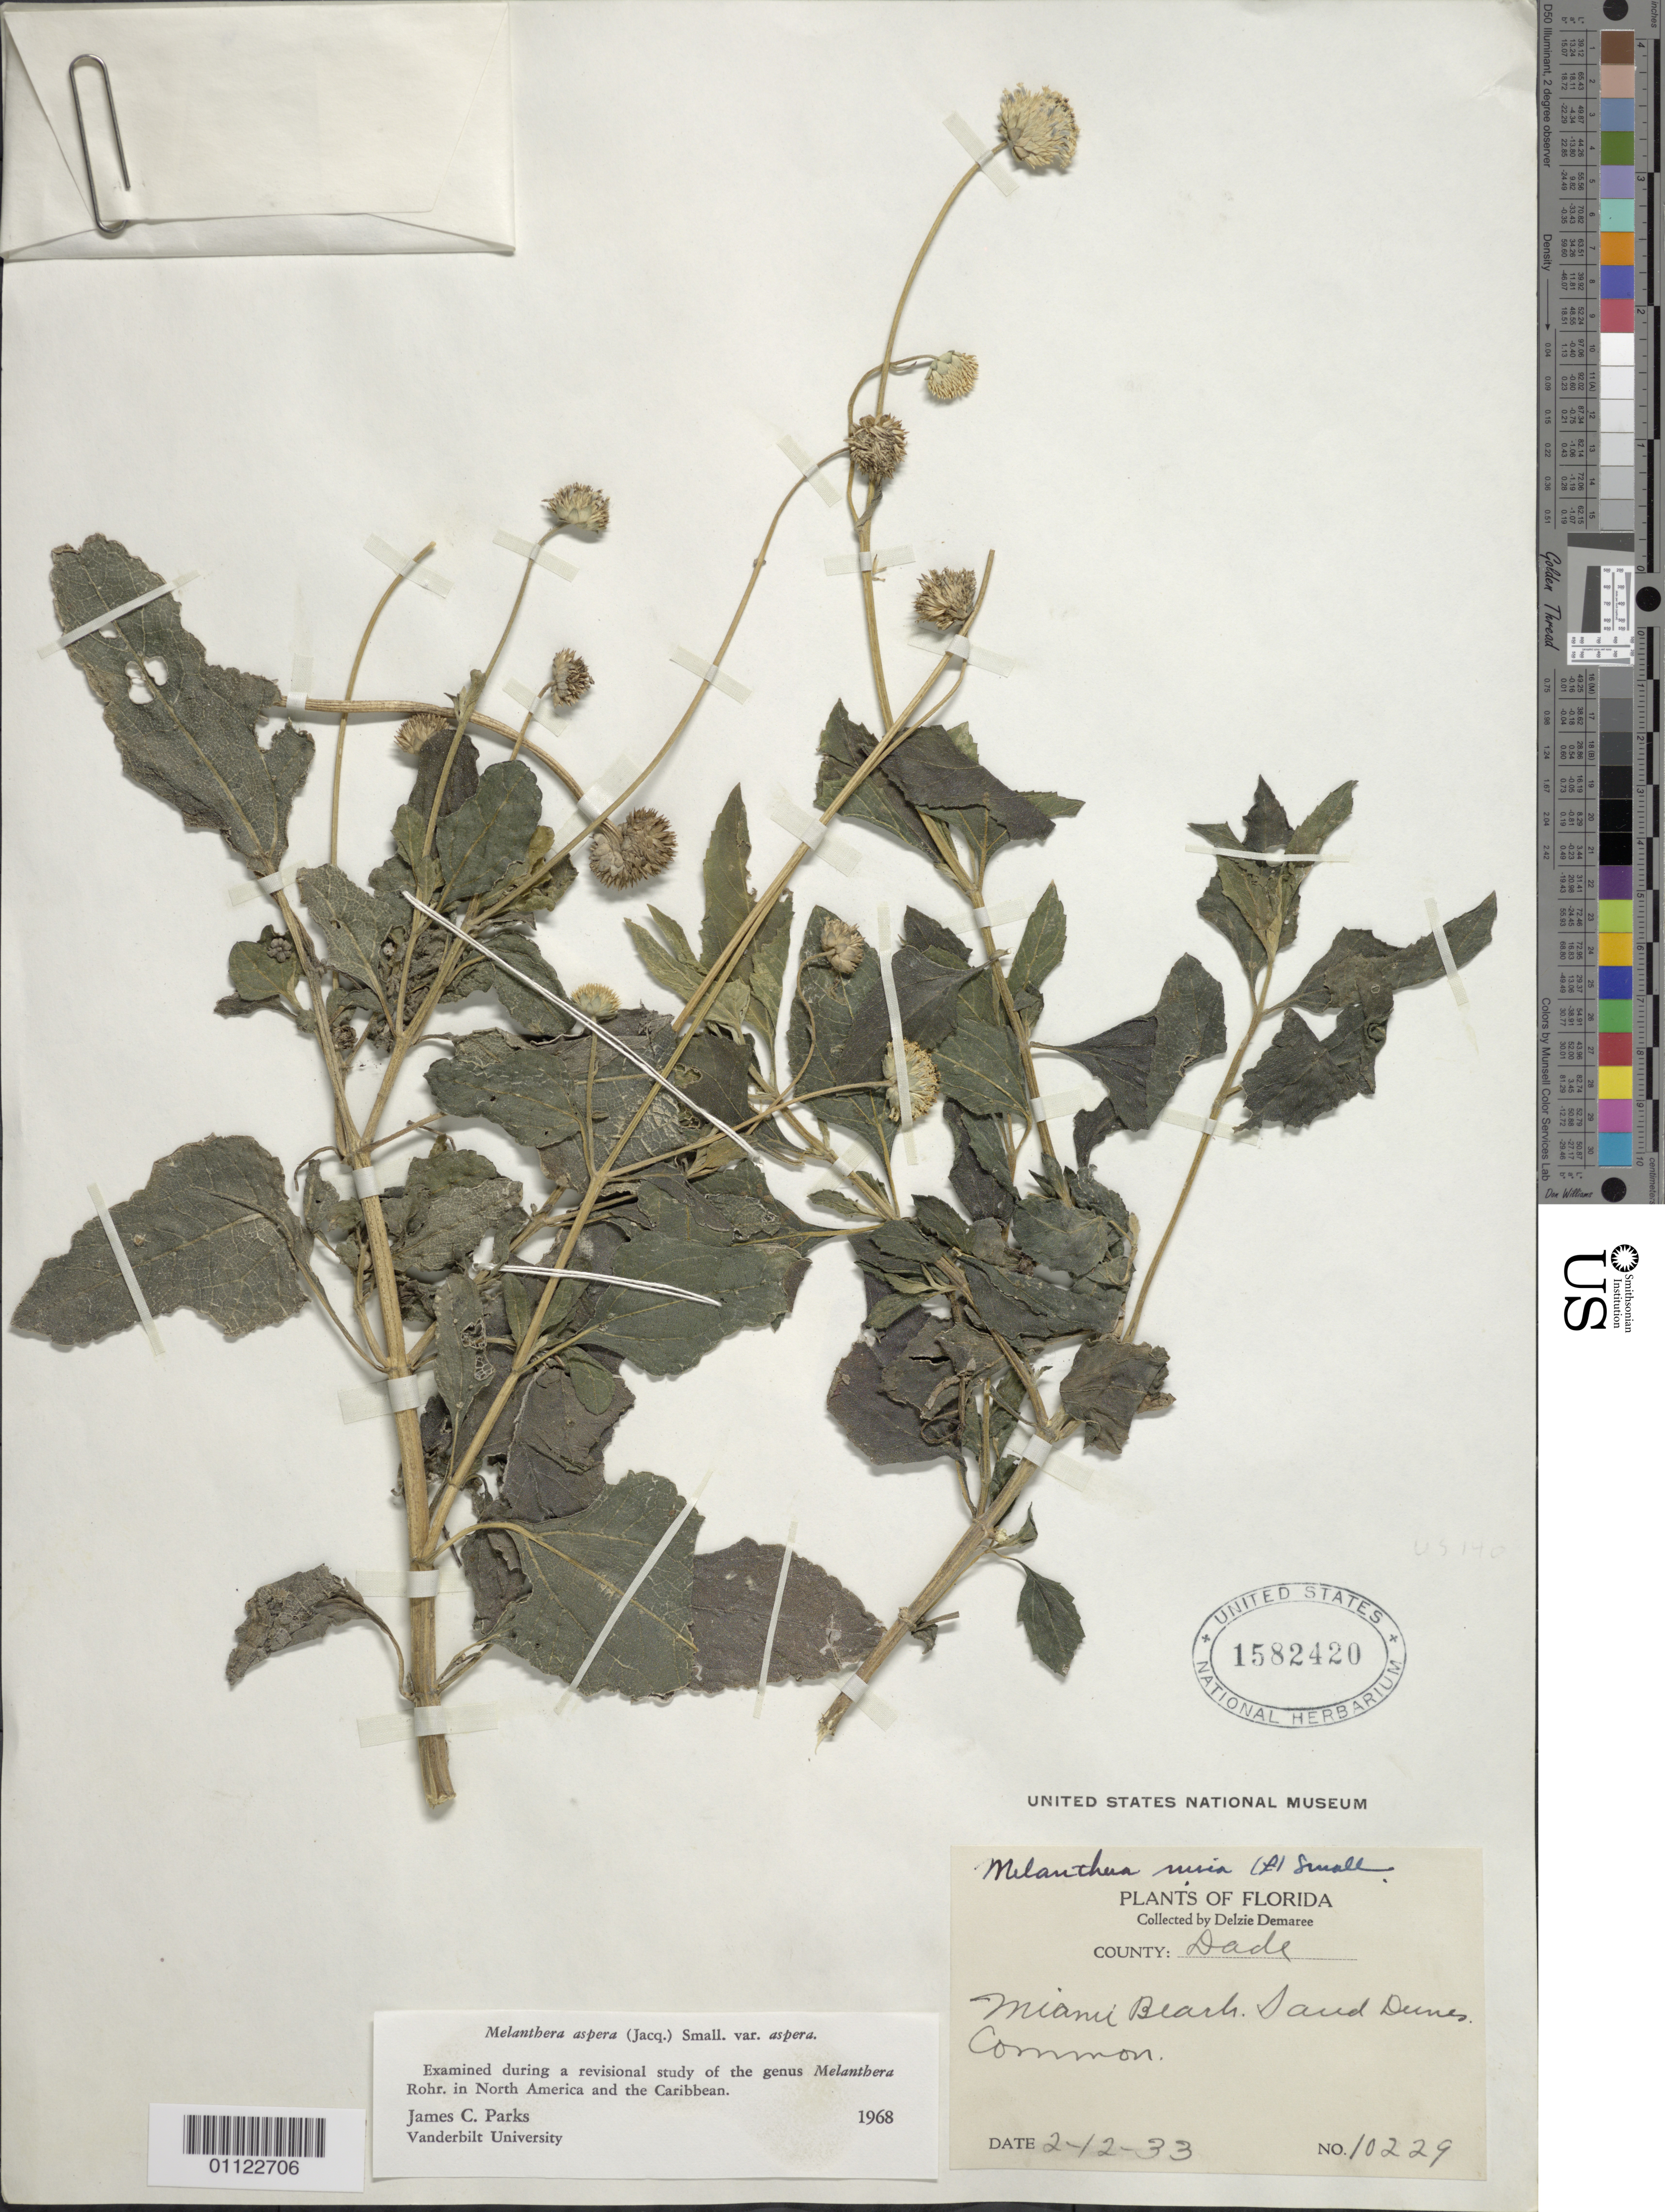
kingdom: Plantae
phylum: Tracheophyta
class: Magnoliopsida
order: Asterales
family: Asteraceae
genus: Melanthera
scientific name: Melanthera nivea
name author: (L.) Small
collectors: D. Demaree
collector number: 10229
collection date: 1933-02-12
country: United States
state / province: Florida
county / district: Dade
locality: Miami Beach. Daud Dunes.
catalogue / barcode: US 1582420